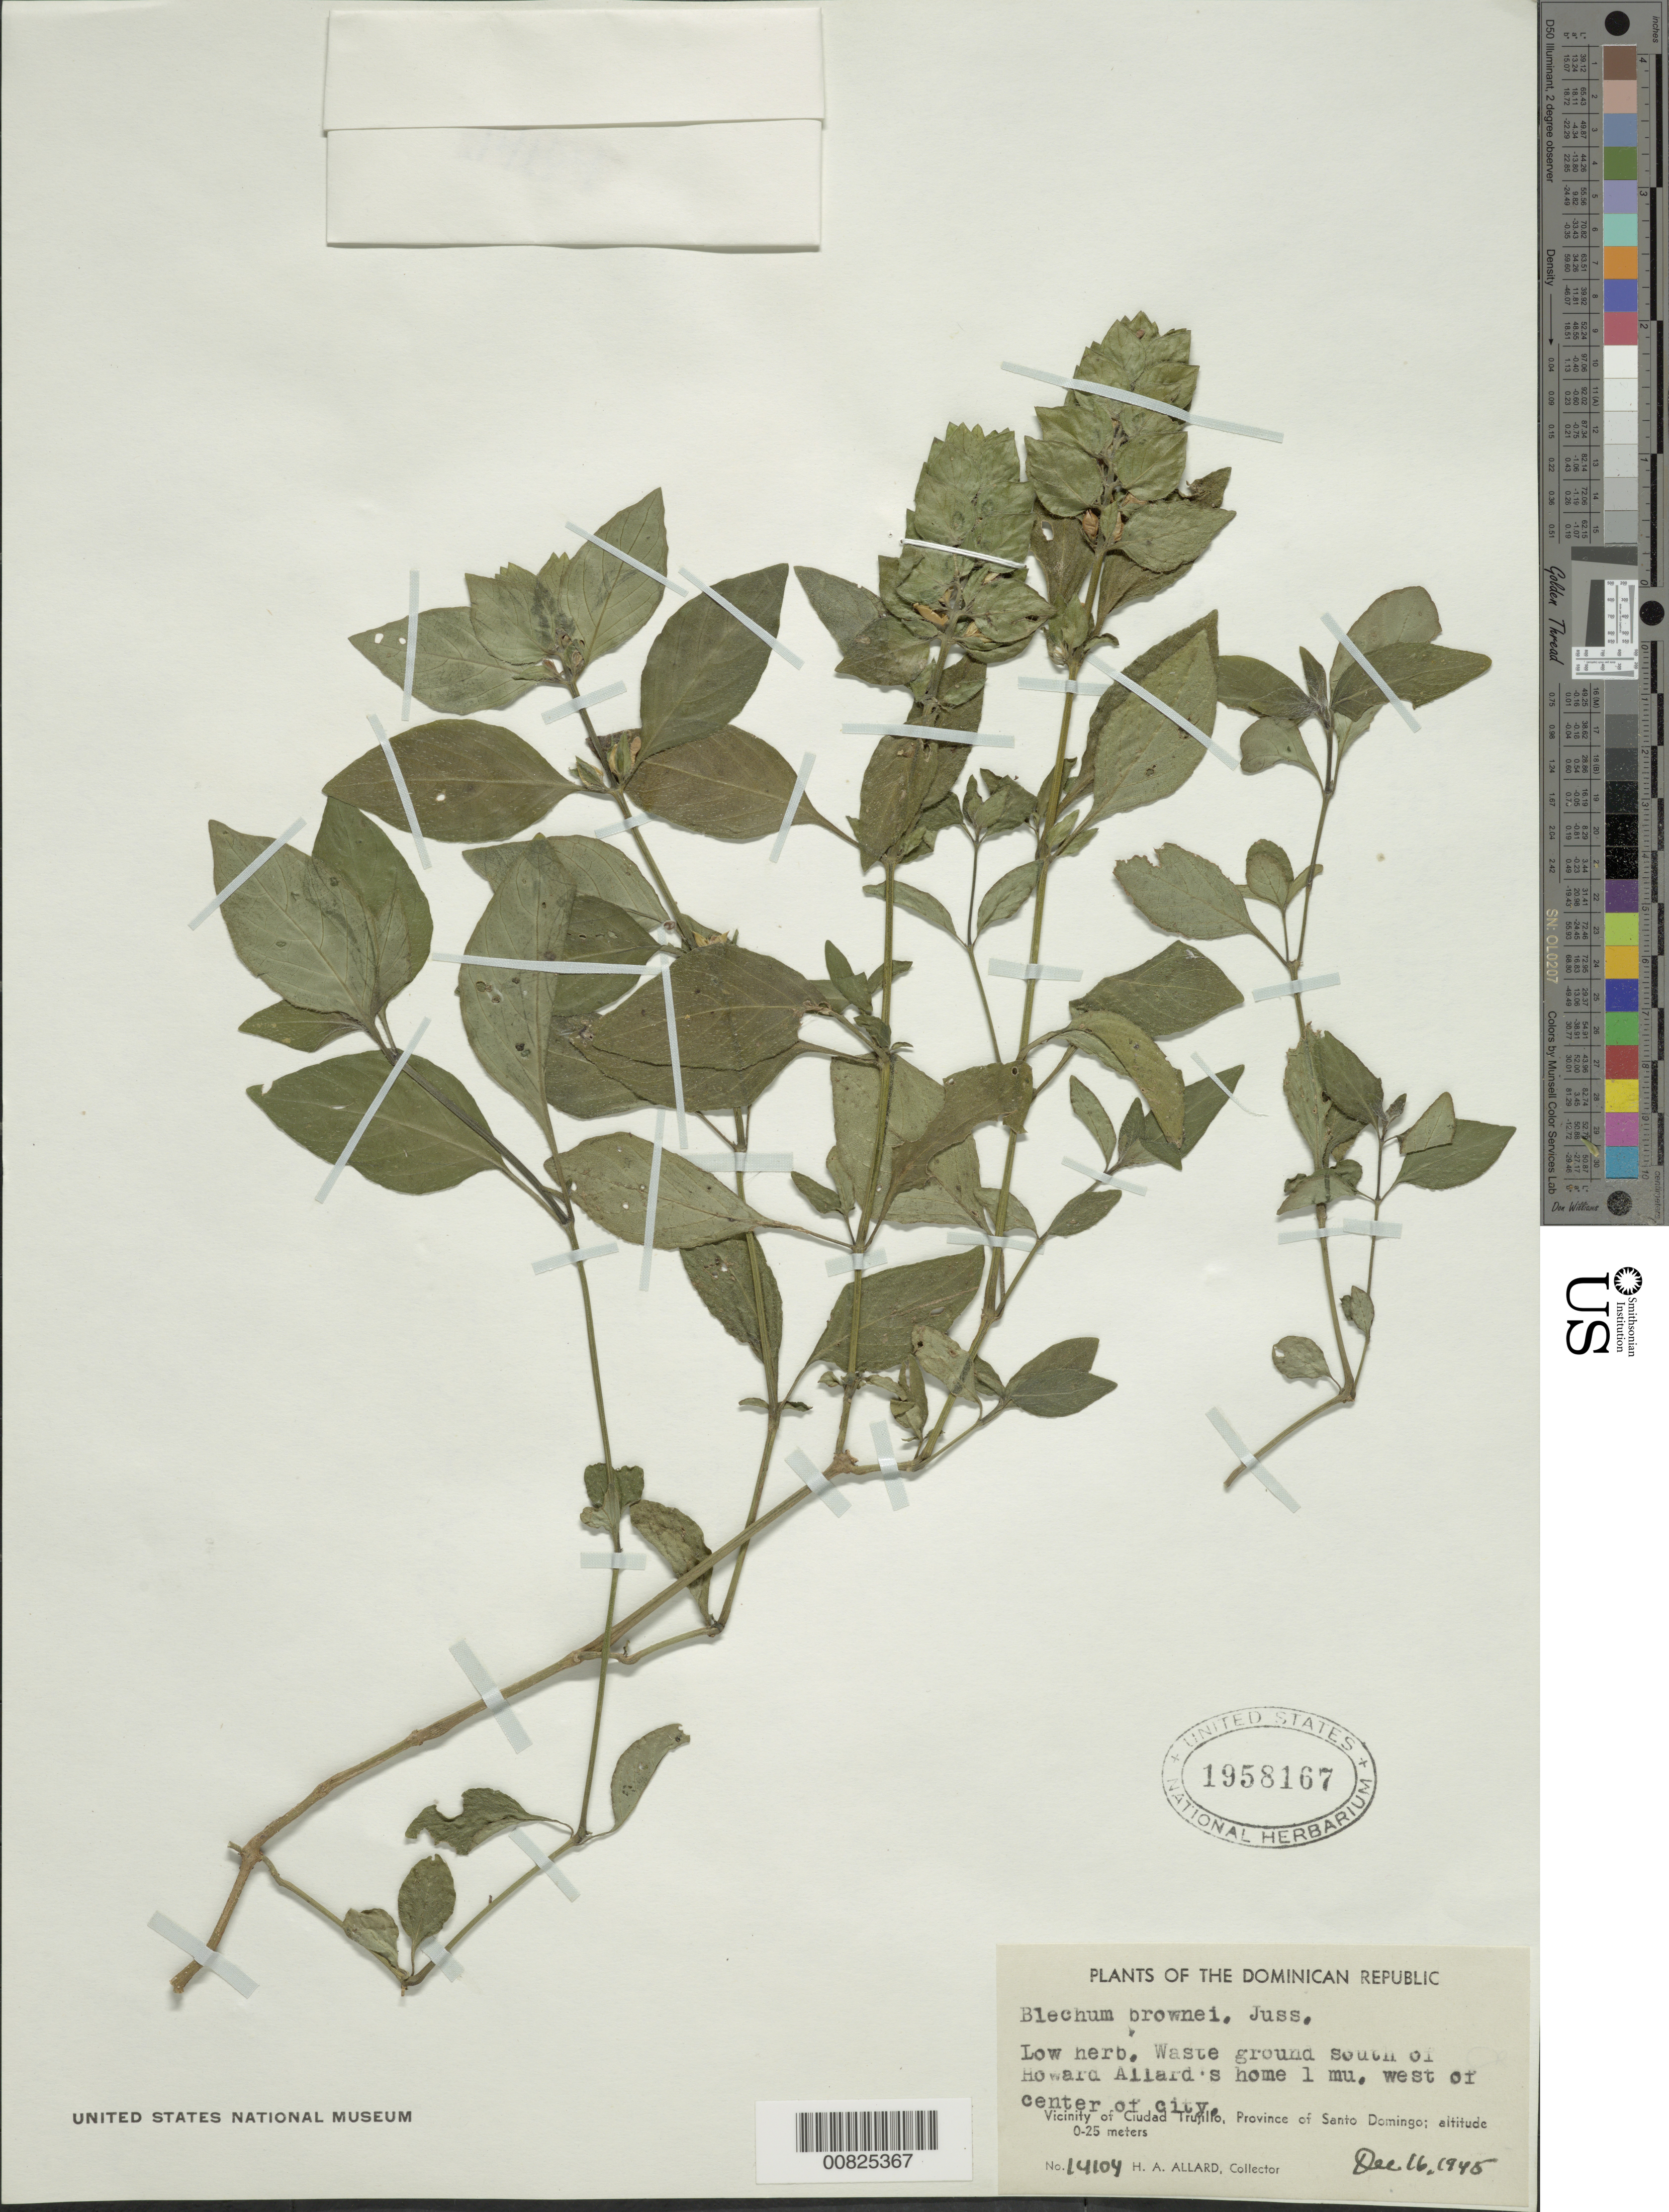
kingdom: Plantae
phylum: Tracheophyta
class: Magnoliopsida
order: Lamiales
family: Acanthaceae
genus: Blechum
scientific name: Blechum pyramidatum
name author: (Lam.) Urb.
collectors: H. A. Allard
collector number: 14104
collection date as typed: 16 Dec 1945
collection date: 1945-12-16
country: Dominican Republic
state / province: Distrito Nacional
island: Hispaniola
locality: Vicinity of Santo Domingo, S of Howard Allard's home, 1 mile W of center of city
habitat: Waste gound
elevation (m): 0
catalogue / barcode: US 1958167